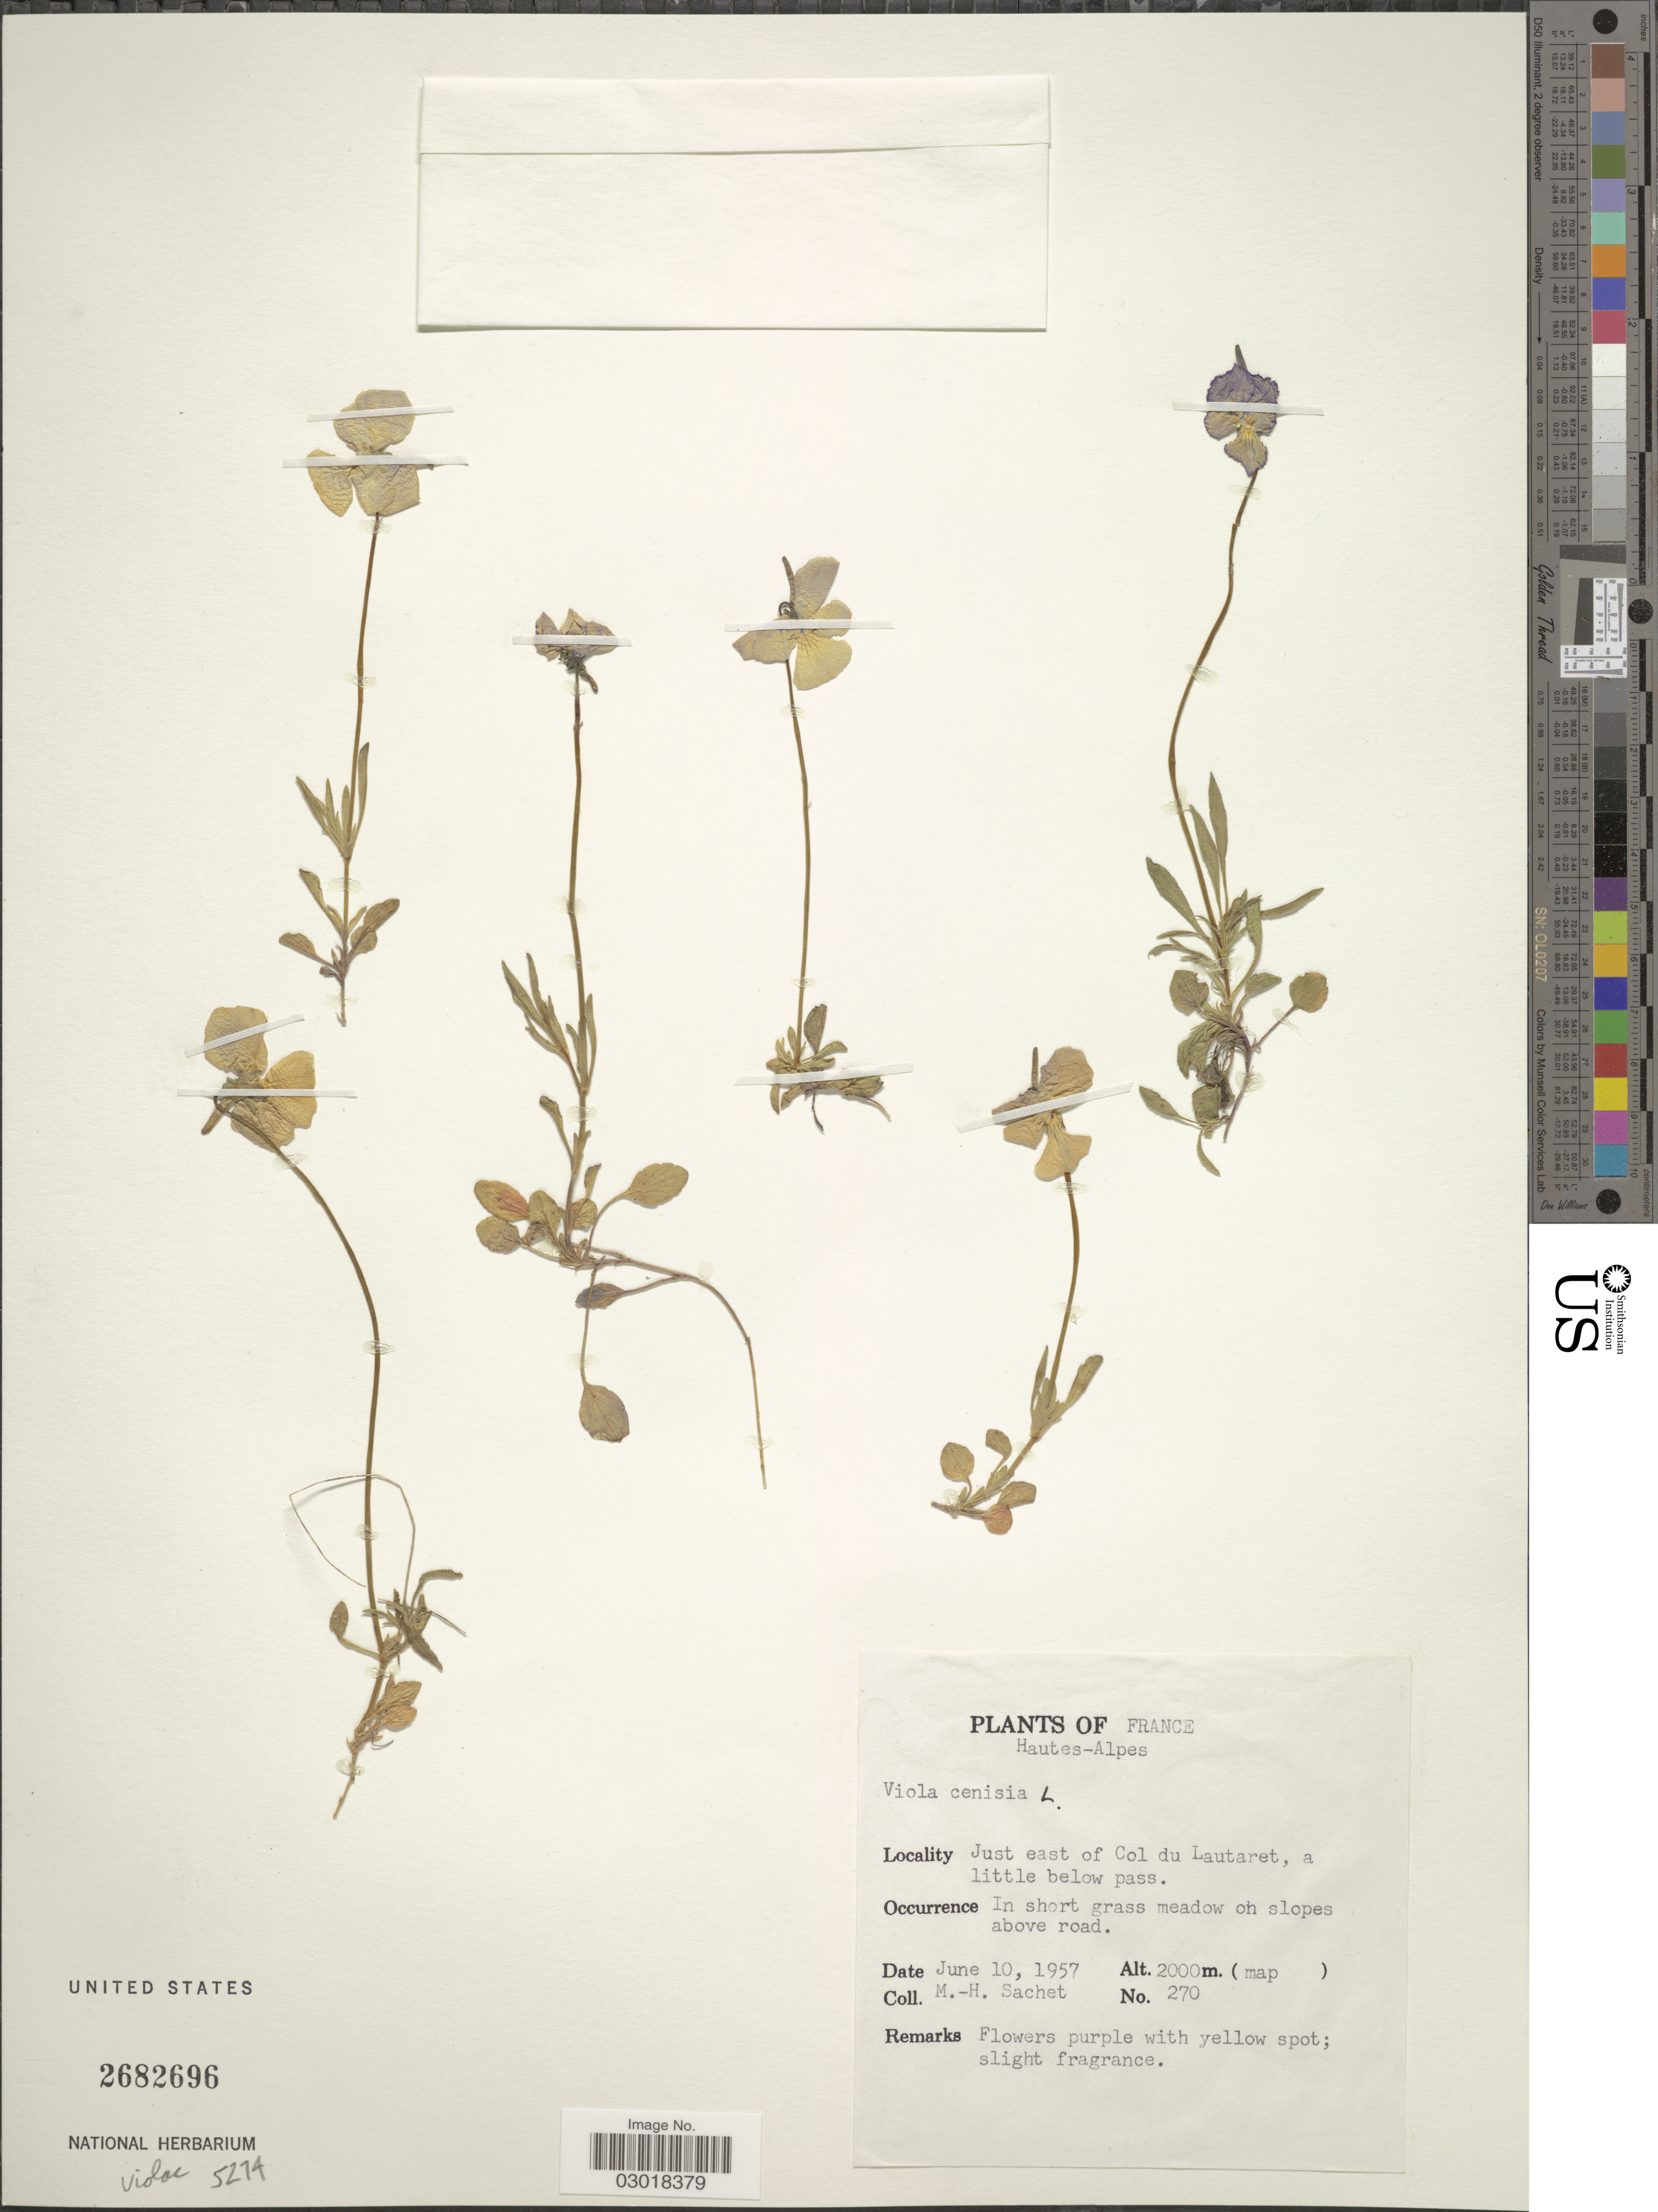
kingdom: Plantae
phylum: Tracheophyta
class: Magnoliopsida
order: Malpighiales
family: Violaceae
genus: Viola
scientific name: Viola cenisia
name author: L.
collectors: M.-H. Sachet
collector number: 270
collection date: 1957-06-10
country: France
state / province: Provence-Alpes-Côte d'Azur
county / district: Hautes-Alpes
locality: Hautes-Alpes. Just eas tof Col du Lautaret, a little below pass. In short grass meadow on slopes above road.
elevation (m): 2000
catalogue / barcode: US 2682696